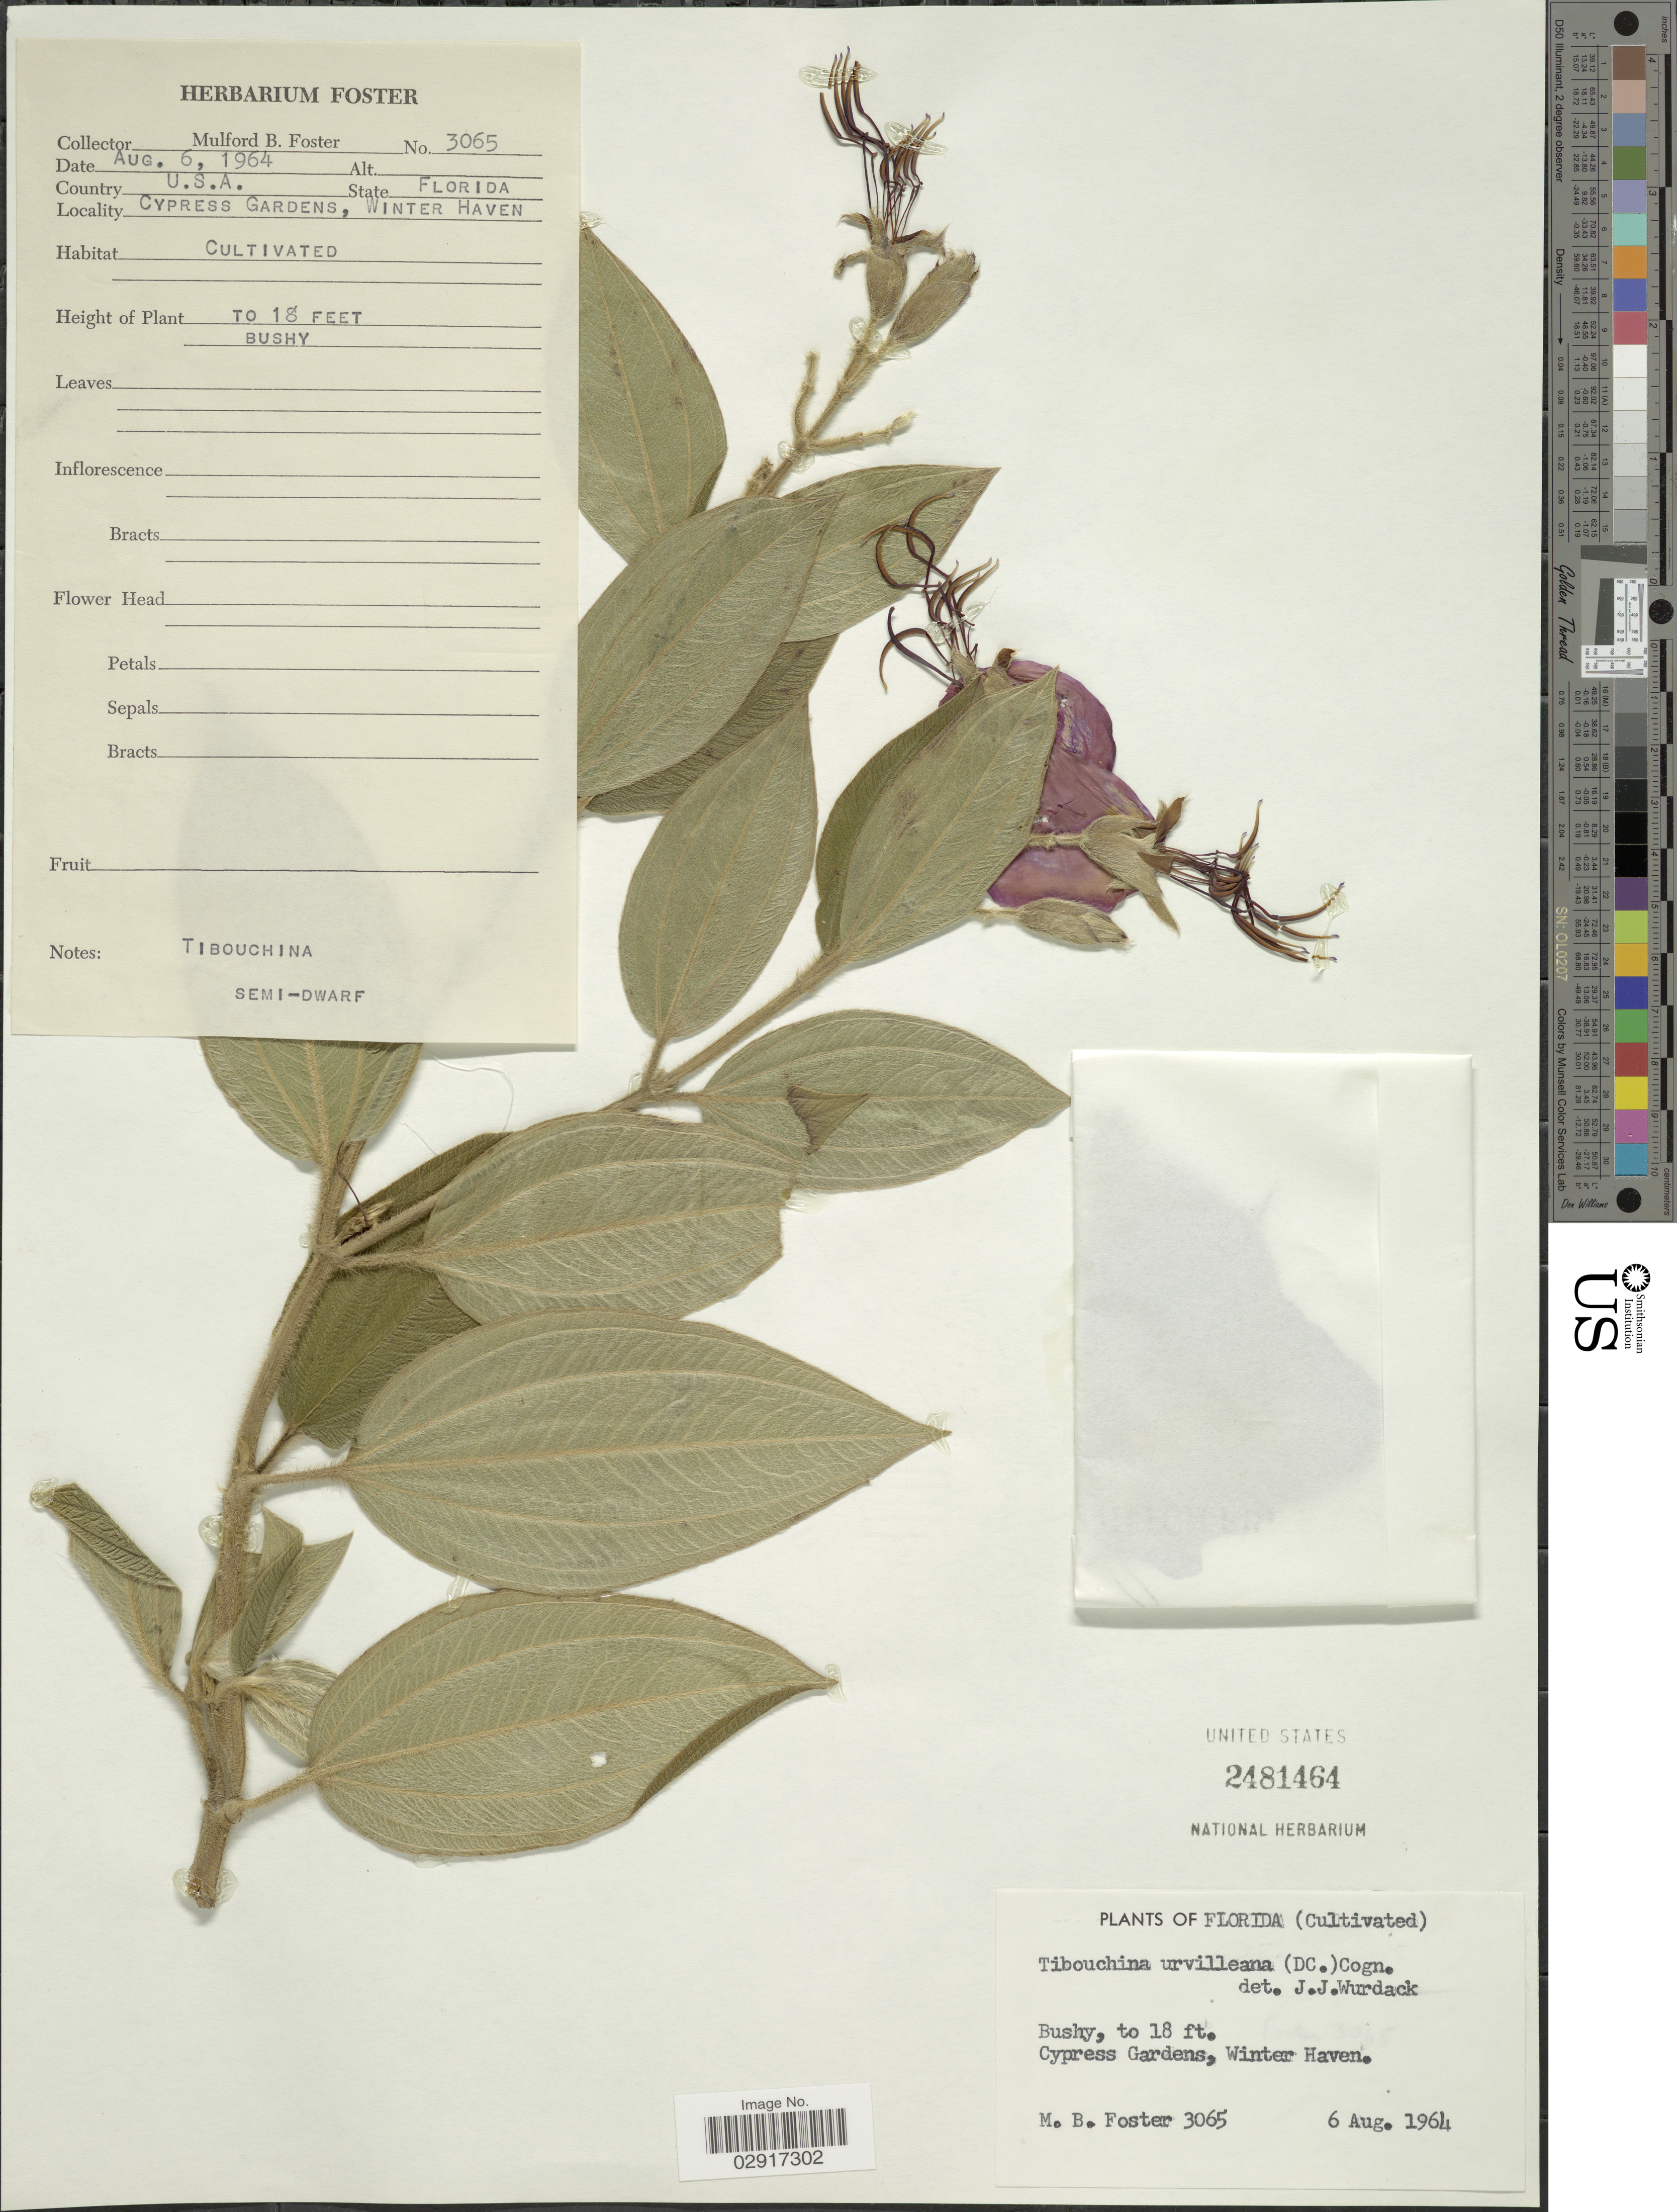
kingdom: Plantae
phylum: Tracheophyta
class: Magnoliopsida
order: Myrtales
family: Melastomataceae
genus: Pleroma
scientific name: Pleroma urvilleanum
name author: (DC.) P.J.F. Guim. & Michelang.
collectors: M. B. Foster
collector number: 3065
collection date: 1964-08-06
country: United States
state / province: Florida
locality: Cypress Gardens, Winter Haven.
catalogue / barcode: US 2481464